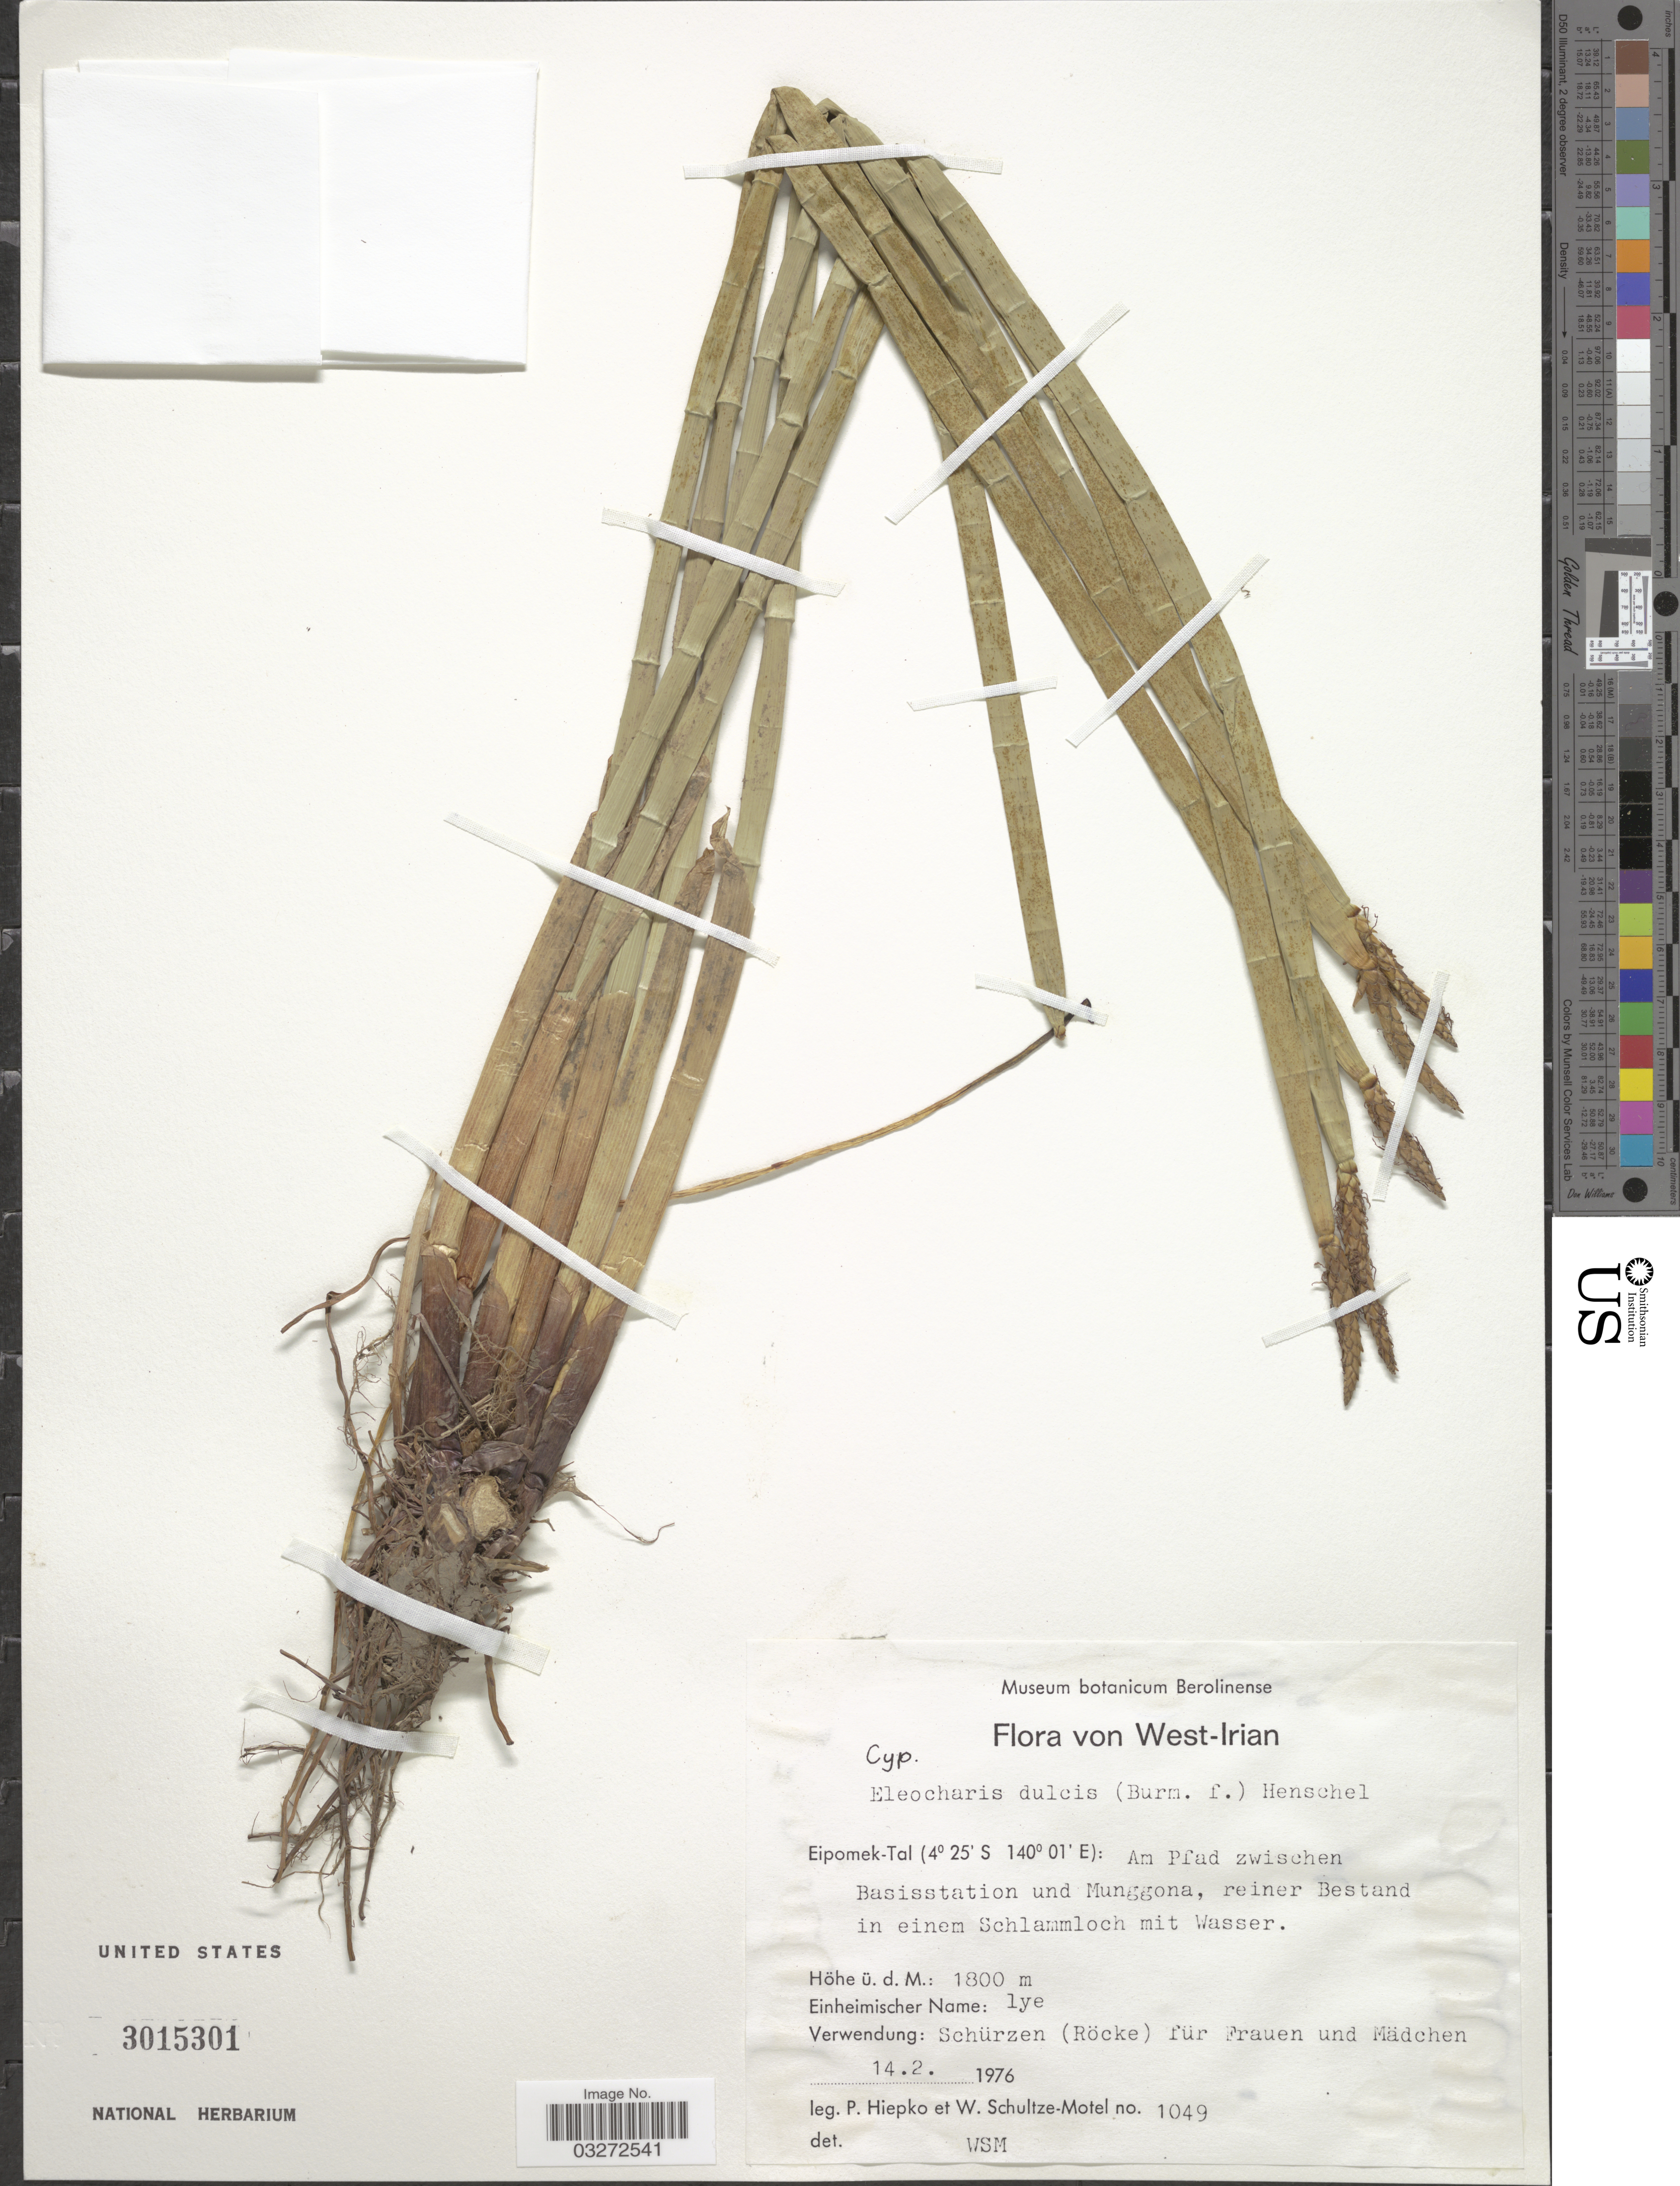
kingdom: Plantae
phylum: Tracheophyta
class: Liliopsida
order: Poales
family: Cyperaceae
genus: Eleocharis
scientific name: Eleocharis dulcis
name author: (Burm. f.) Trin. ex Hensch.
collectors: P. H. Hiepko & W. Schultze-Motel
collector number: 1049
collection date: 1976-02-14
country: Indonesia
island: New Guinea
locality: West-Irian. Eipomek-Tal. Am Pfad zwischen Basisstation und Munggona, reiner Bestand in einem Schlammloch mit Wasser.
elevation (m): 1800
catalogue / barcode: US 3015301